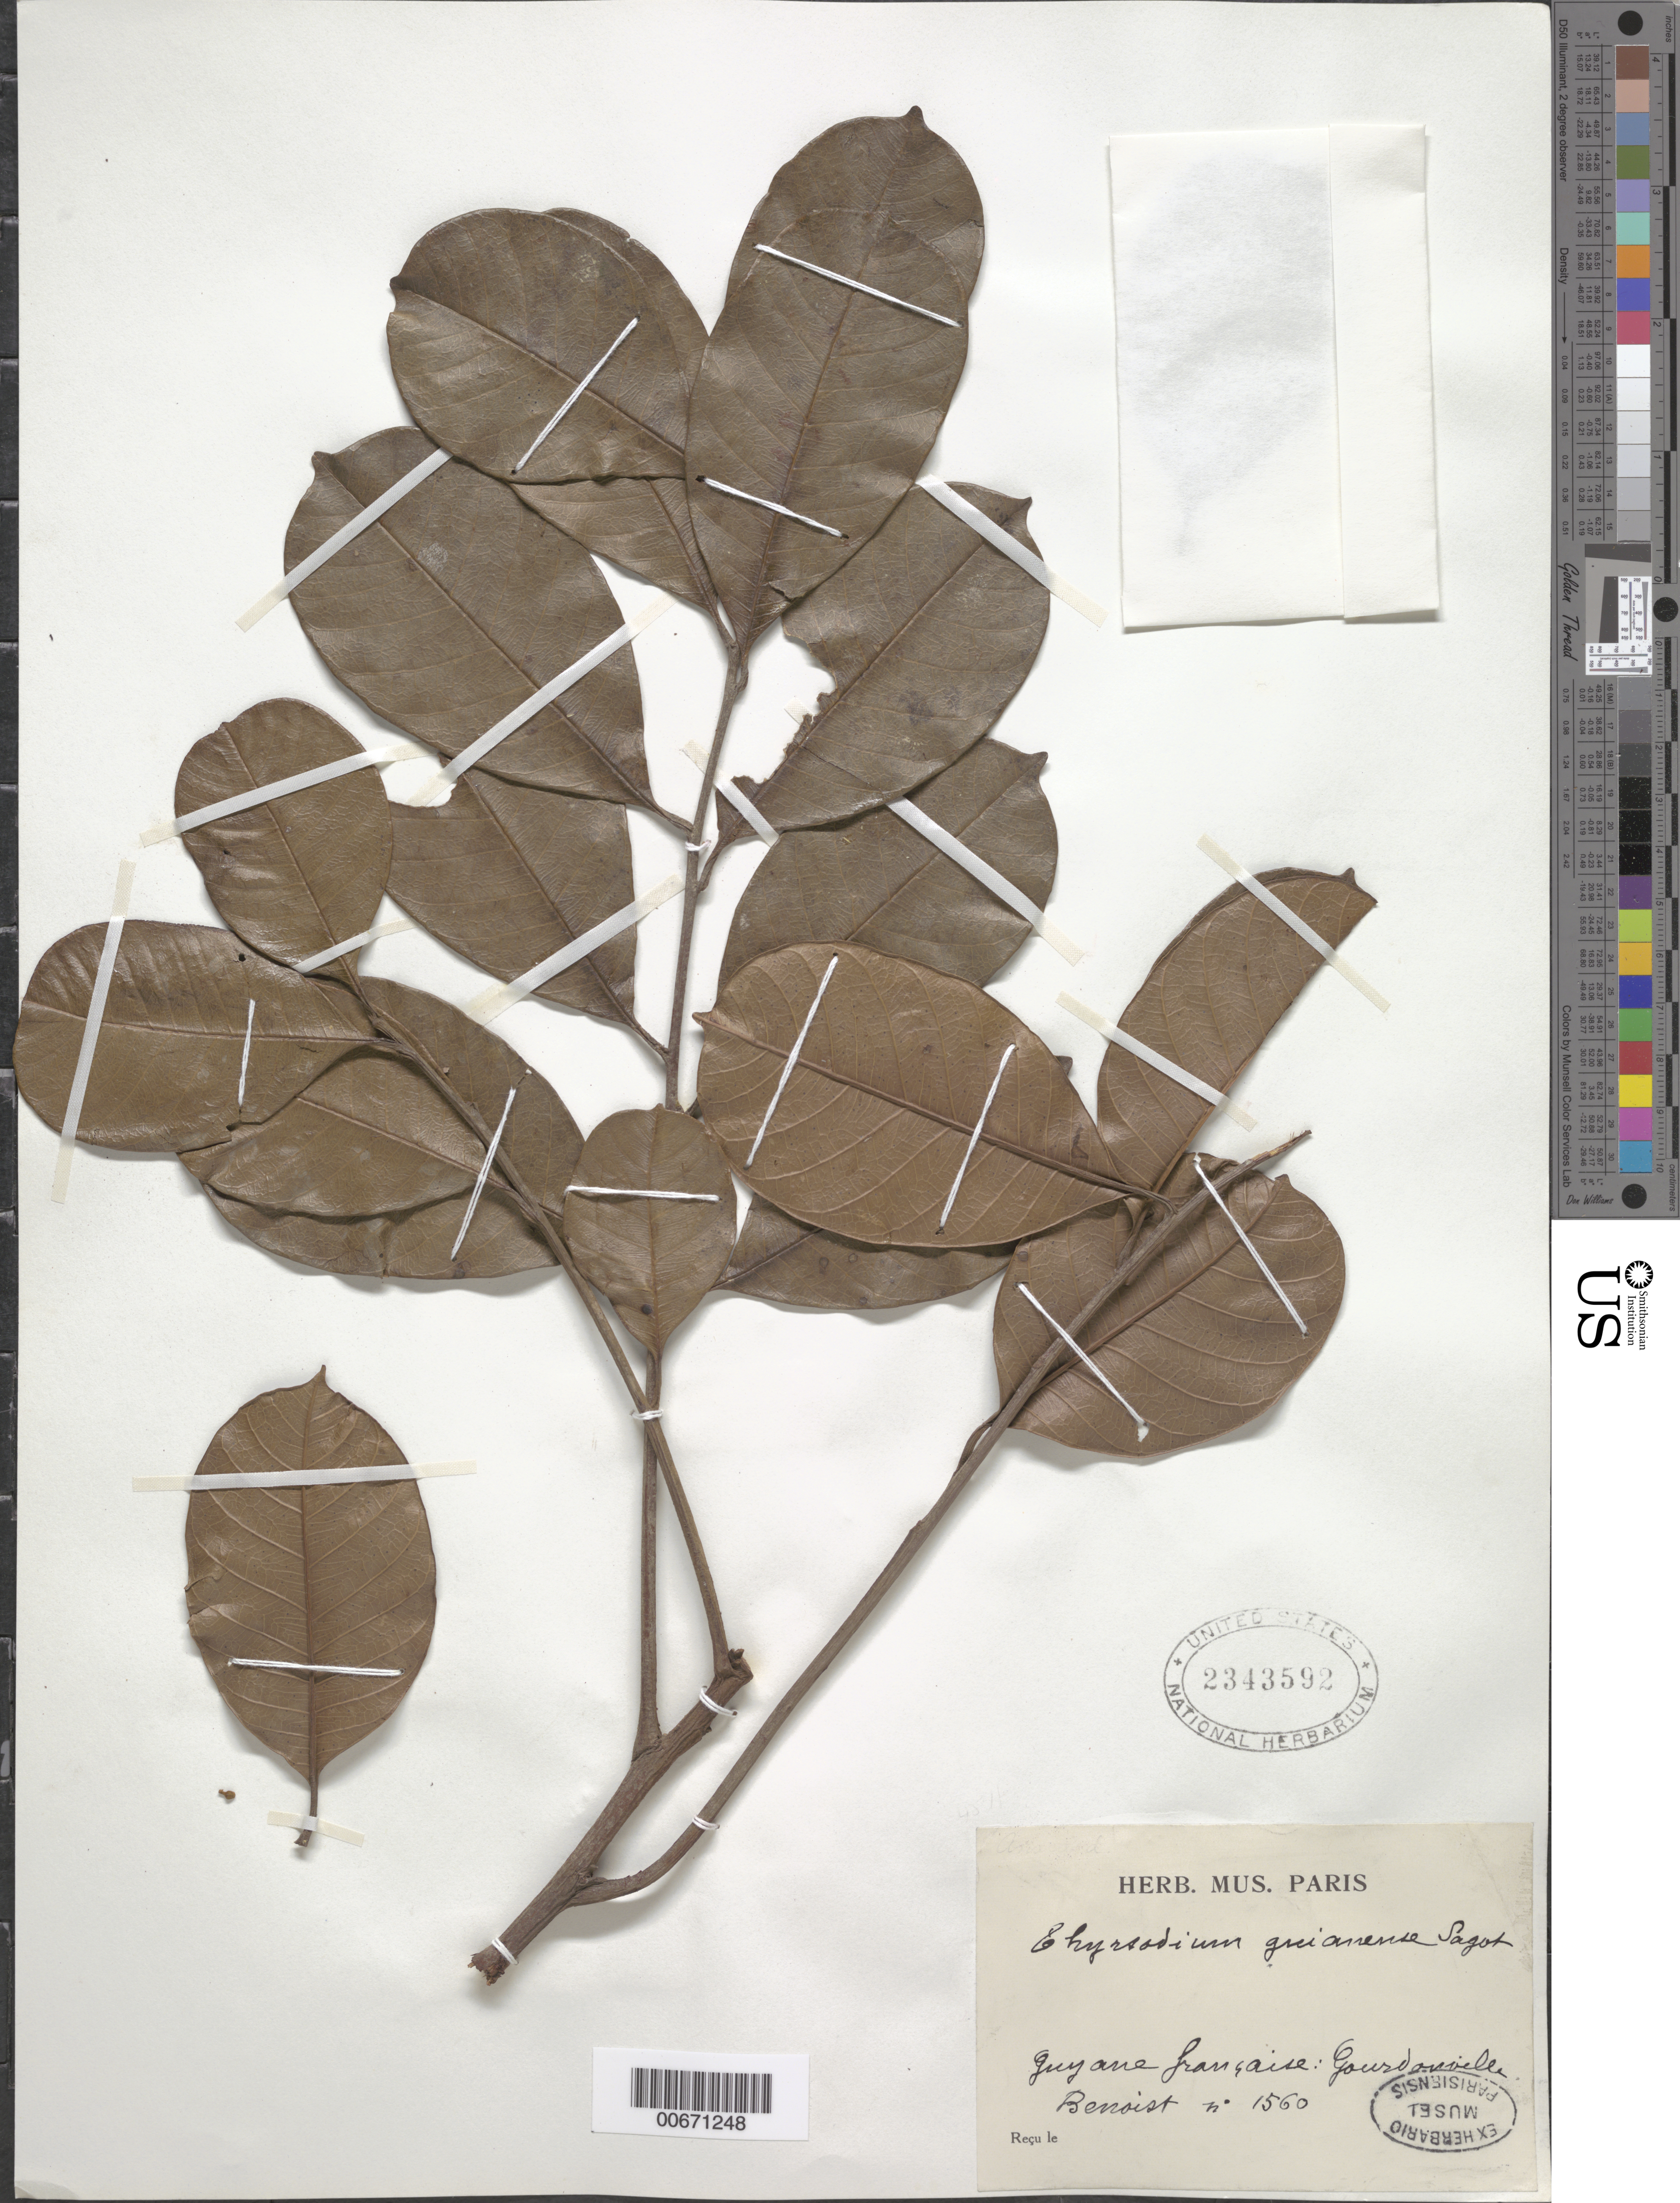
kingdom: Plantae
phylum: Tracheophyta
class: Magnoliopsida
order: Sapindales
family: Anacardiaceae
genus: Thyrsodium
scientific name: Thyrsodium guianense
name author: Sagot ex Marchand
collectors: -- Benoist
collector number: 1560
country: French Guiana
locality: Guyane Française: Gourdonville.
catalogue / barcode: US 2343592